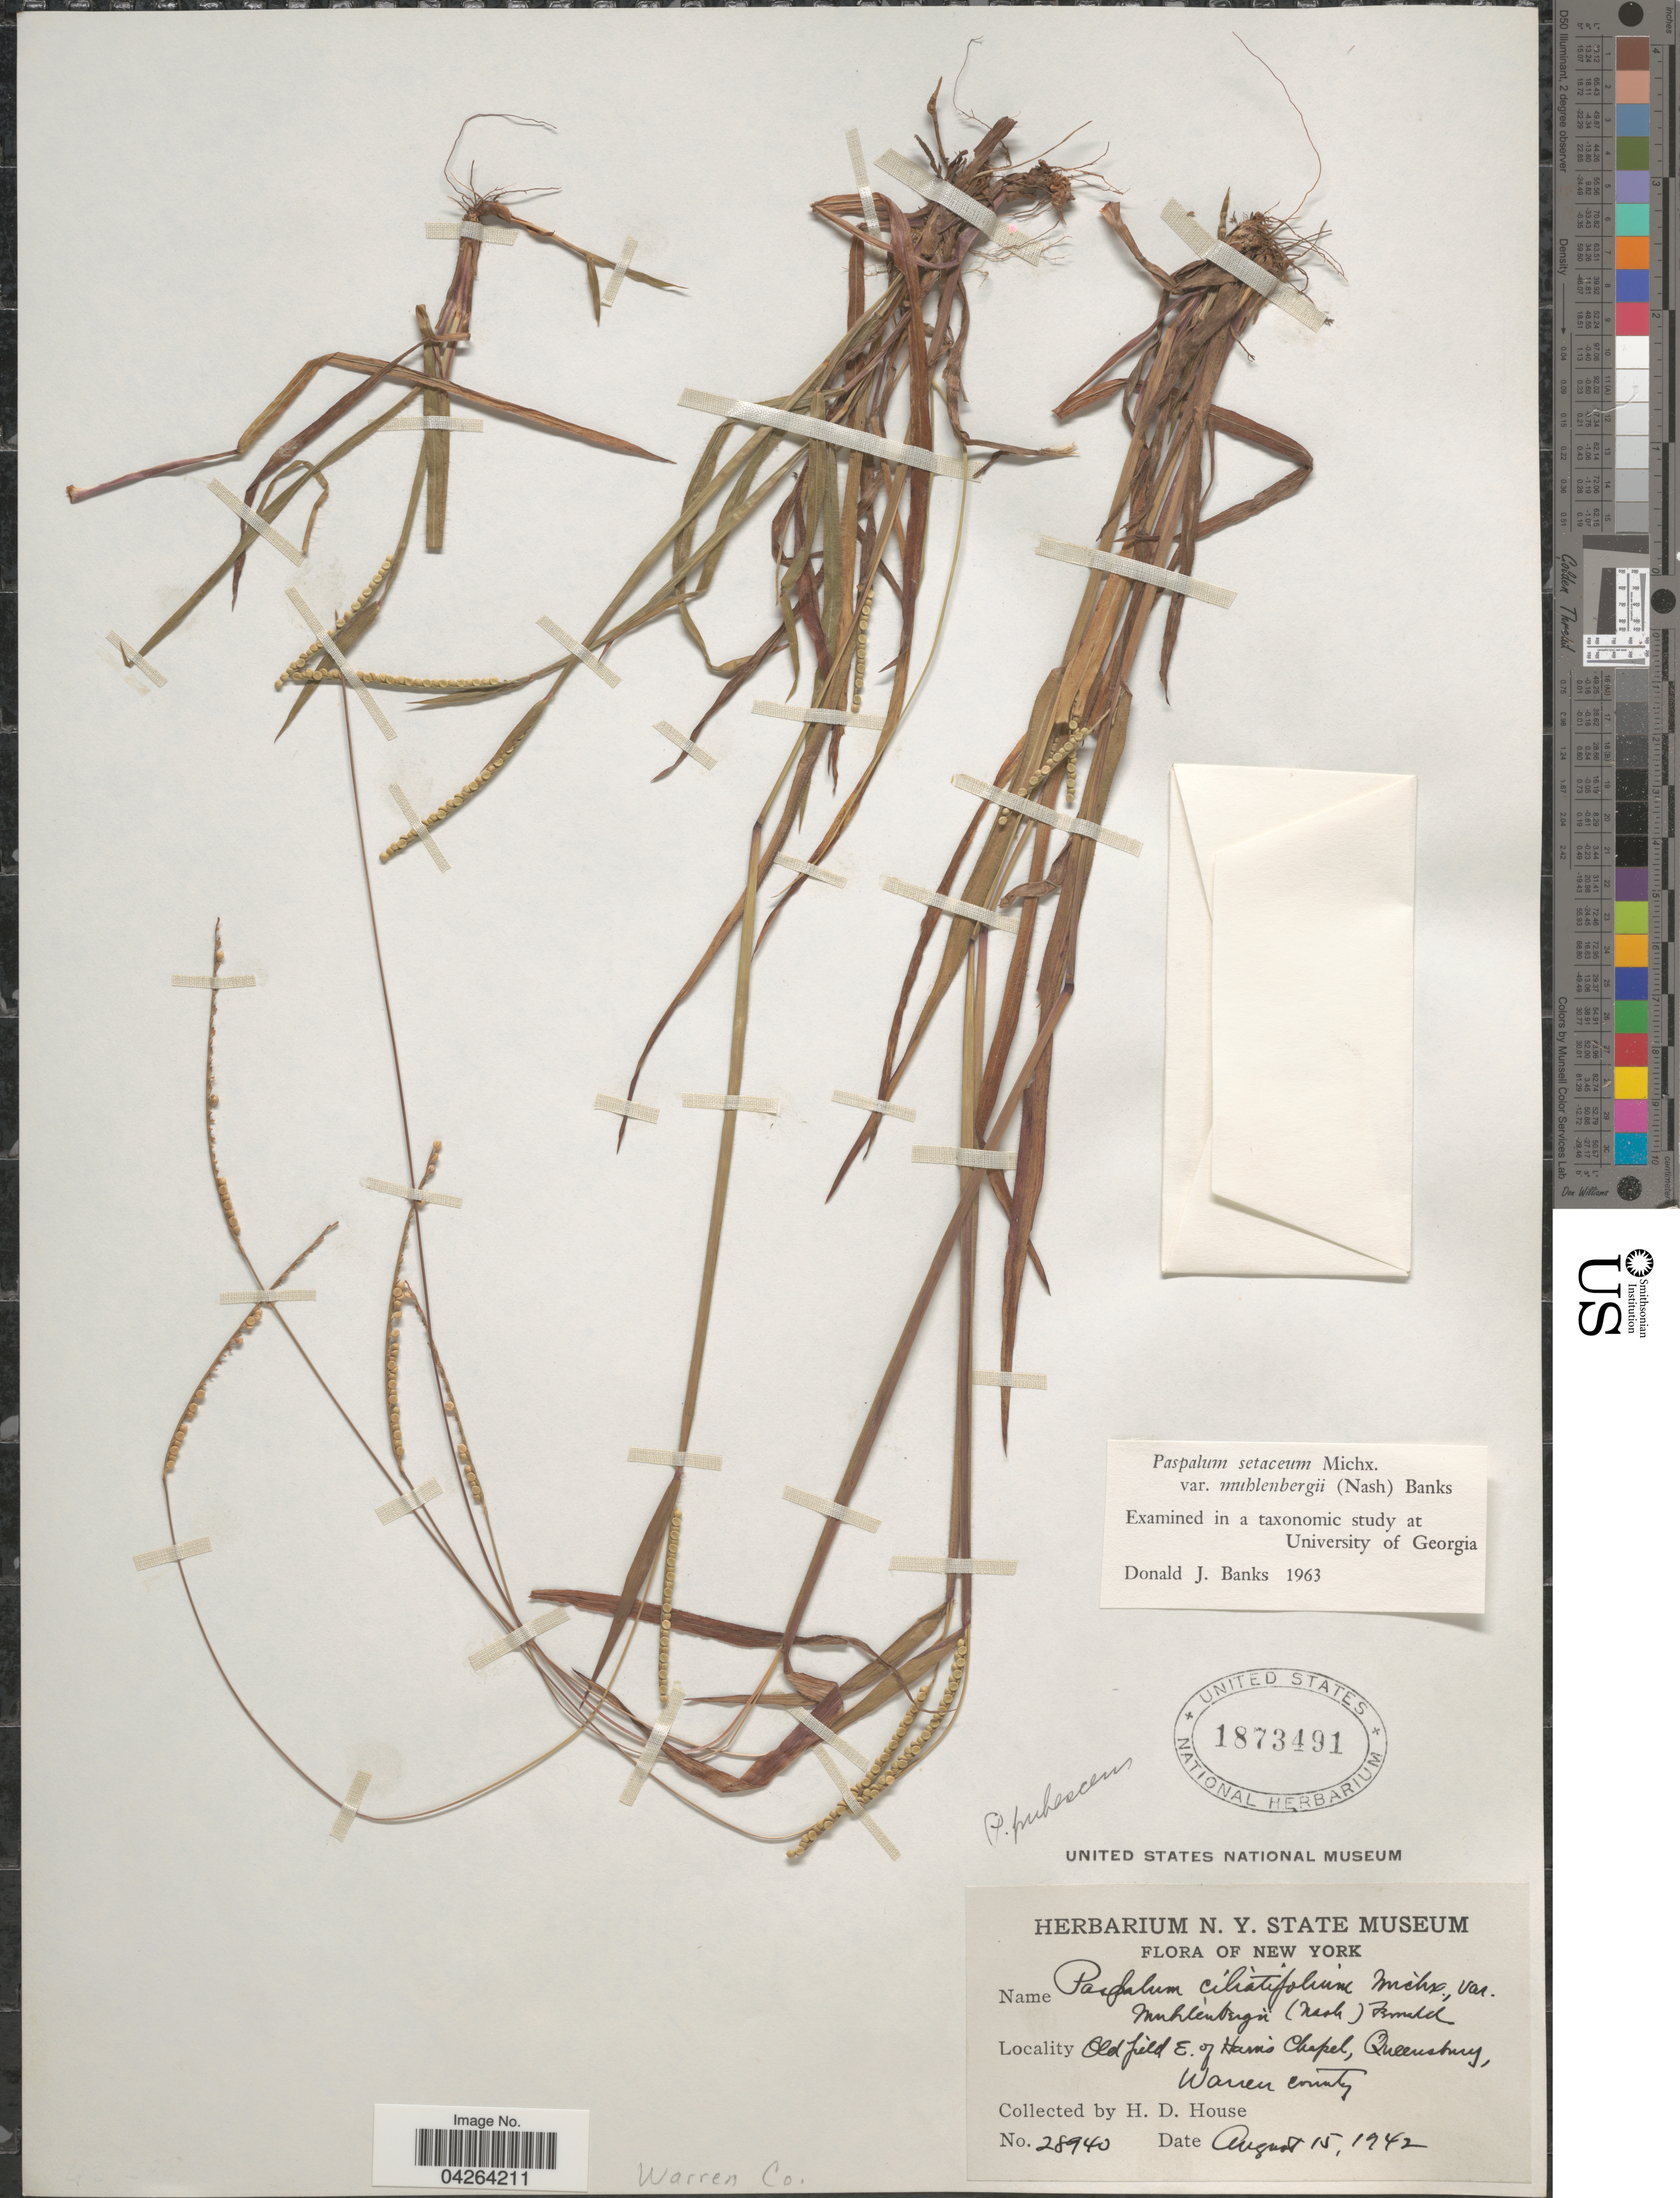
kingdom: Plantae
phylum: Tracheophyta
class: Liliopsida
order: Poales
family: Poaceae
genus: Paspalum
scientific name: Paspalum setaceum var. muhlenbergii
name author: (Nash) D.J. Banks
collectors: H. D. House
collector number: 28940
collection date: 1942-08-15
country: United States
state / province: New York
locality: Old field E. of Harris Chapel, Queensbury, Warren county.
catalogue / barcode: US 1873491